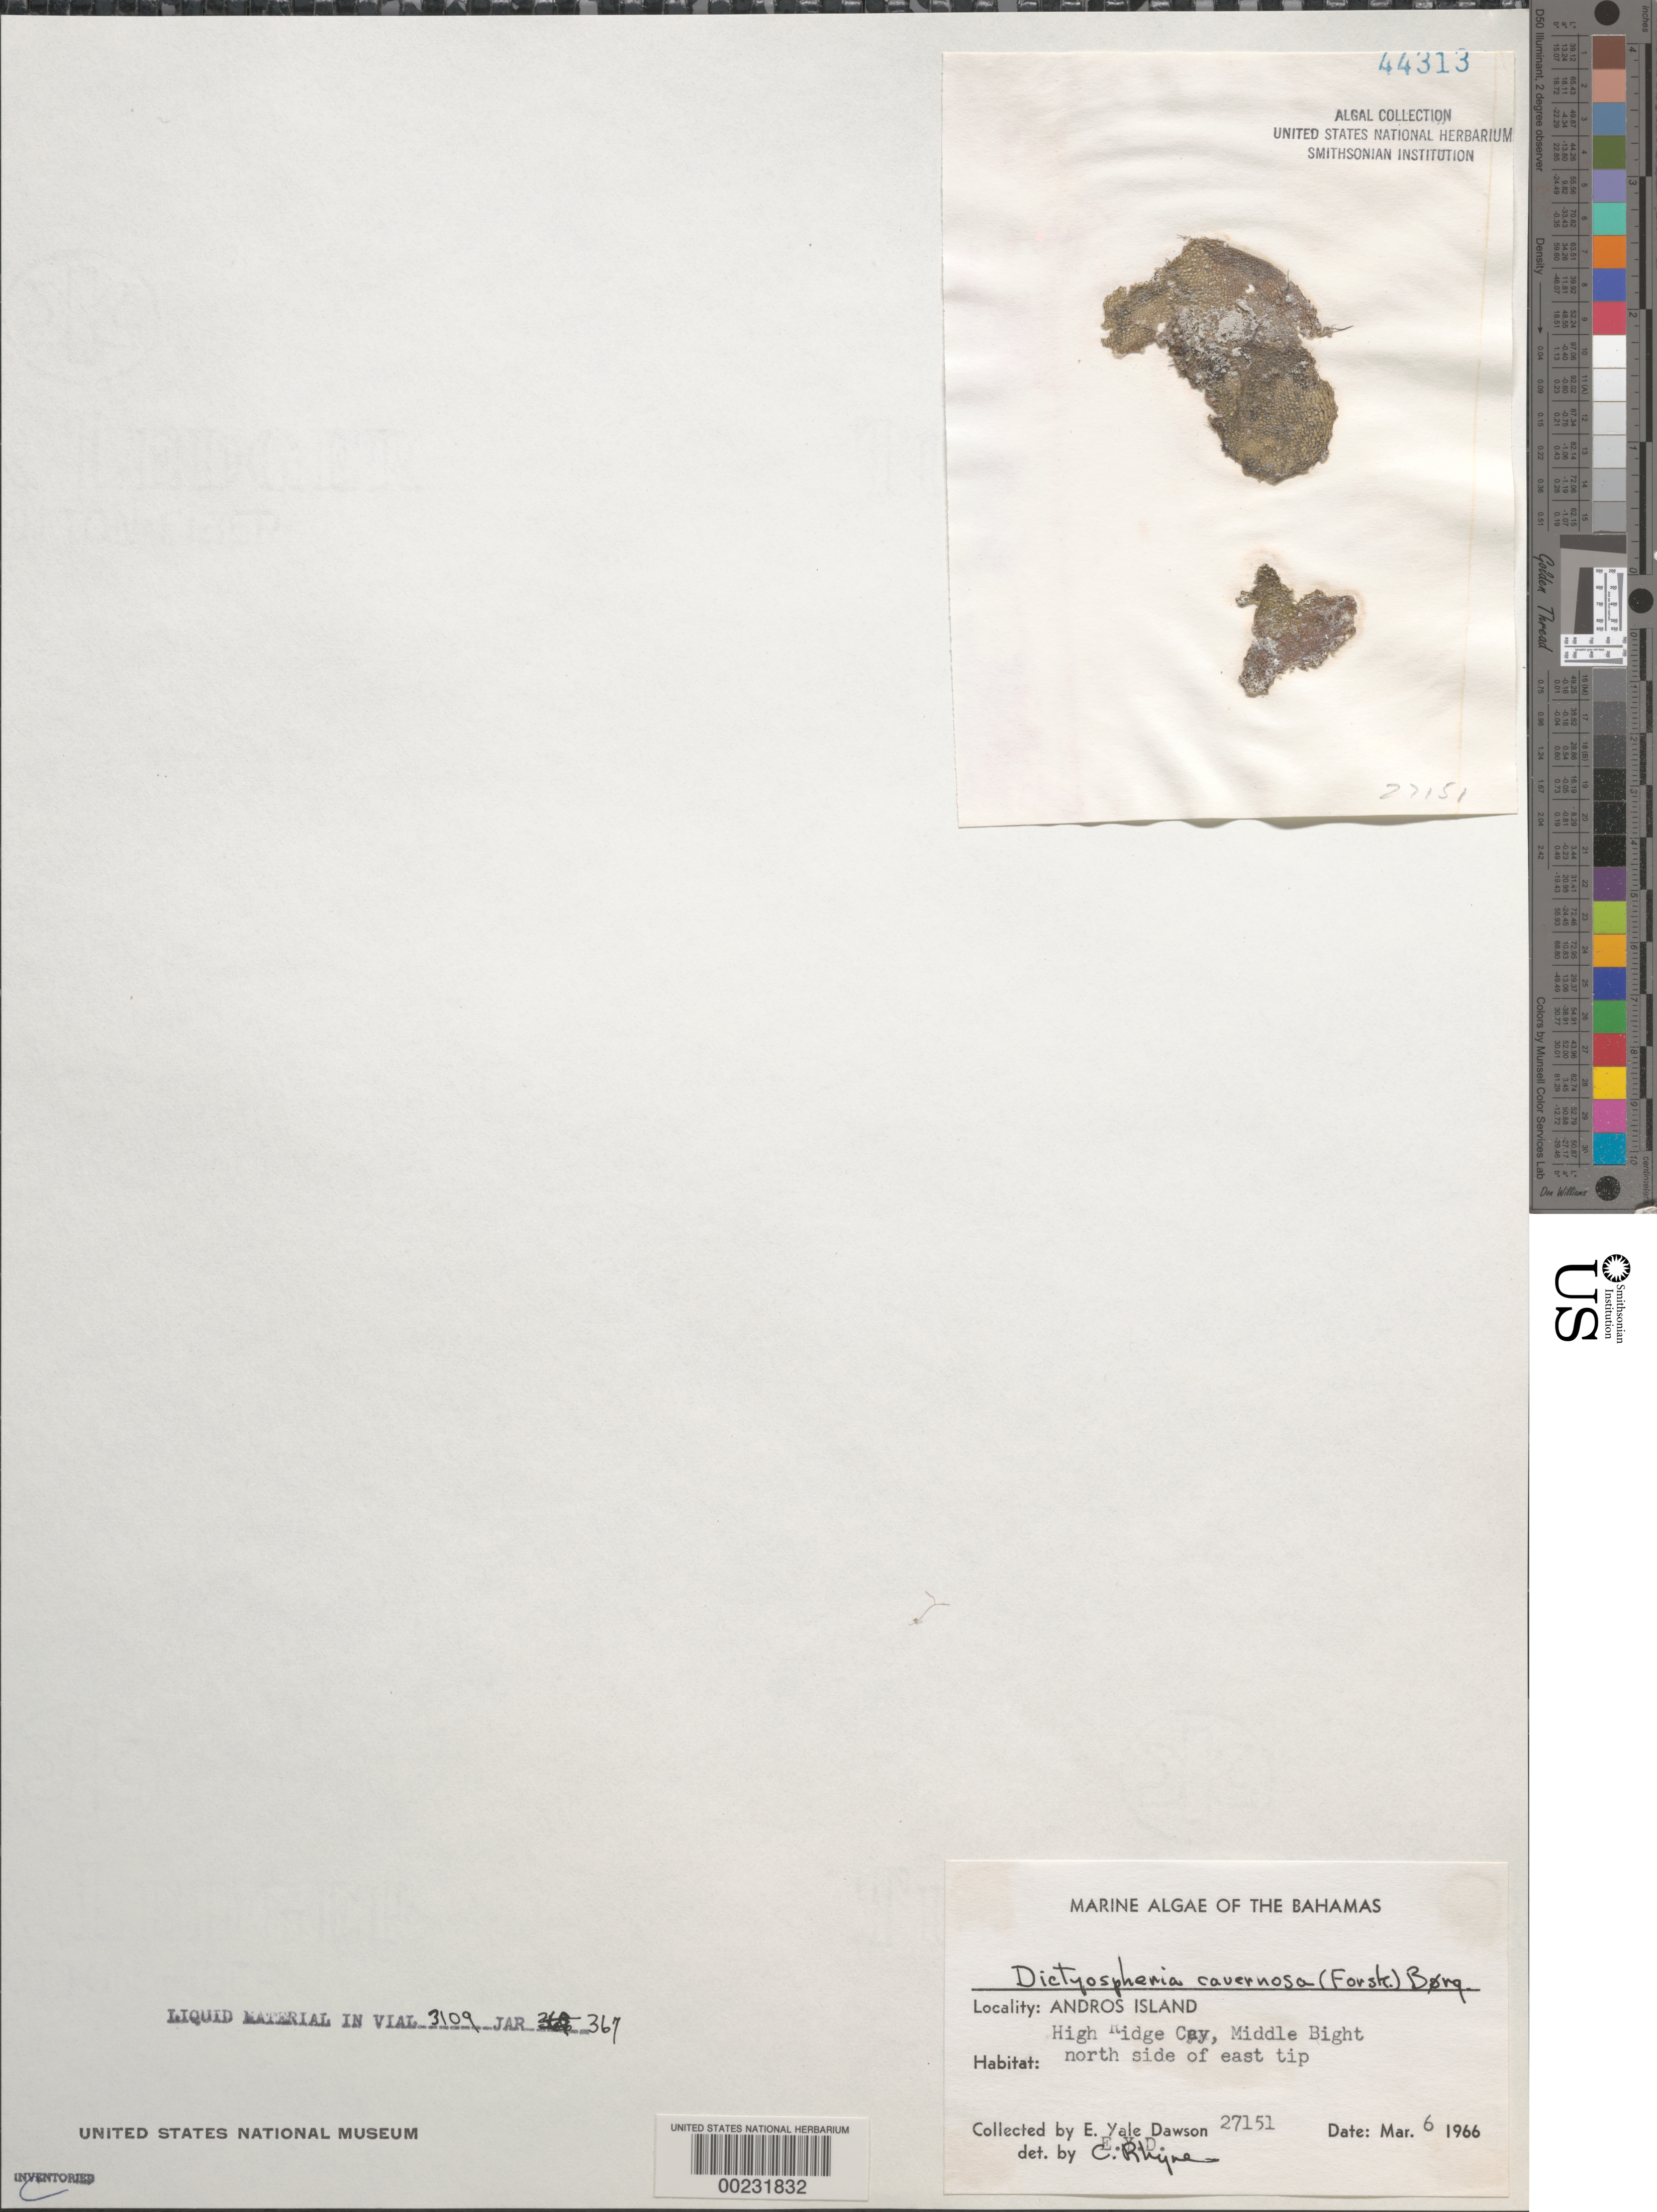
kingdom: Plantae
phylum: Chlorophyta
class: Ulvophyceae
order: Siphonocladales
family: Siphonocladaceae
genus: Dictyosphaeria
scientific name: Dictyosphaeria cavernosa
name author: (Forssk.) Børgesen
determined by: Rhyne, C. F.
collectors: E. Y. Dawson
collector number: EYD 27151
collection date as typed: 06 Mar 1966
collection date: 1966-03-06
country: Bahamas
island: High Ridge Cay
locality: Middle Bight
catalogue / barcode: US 44313